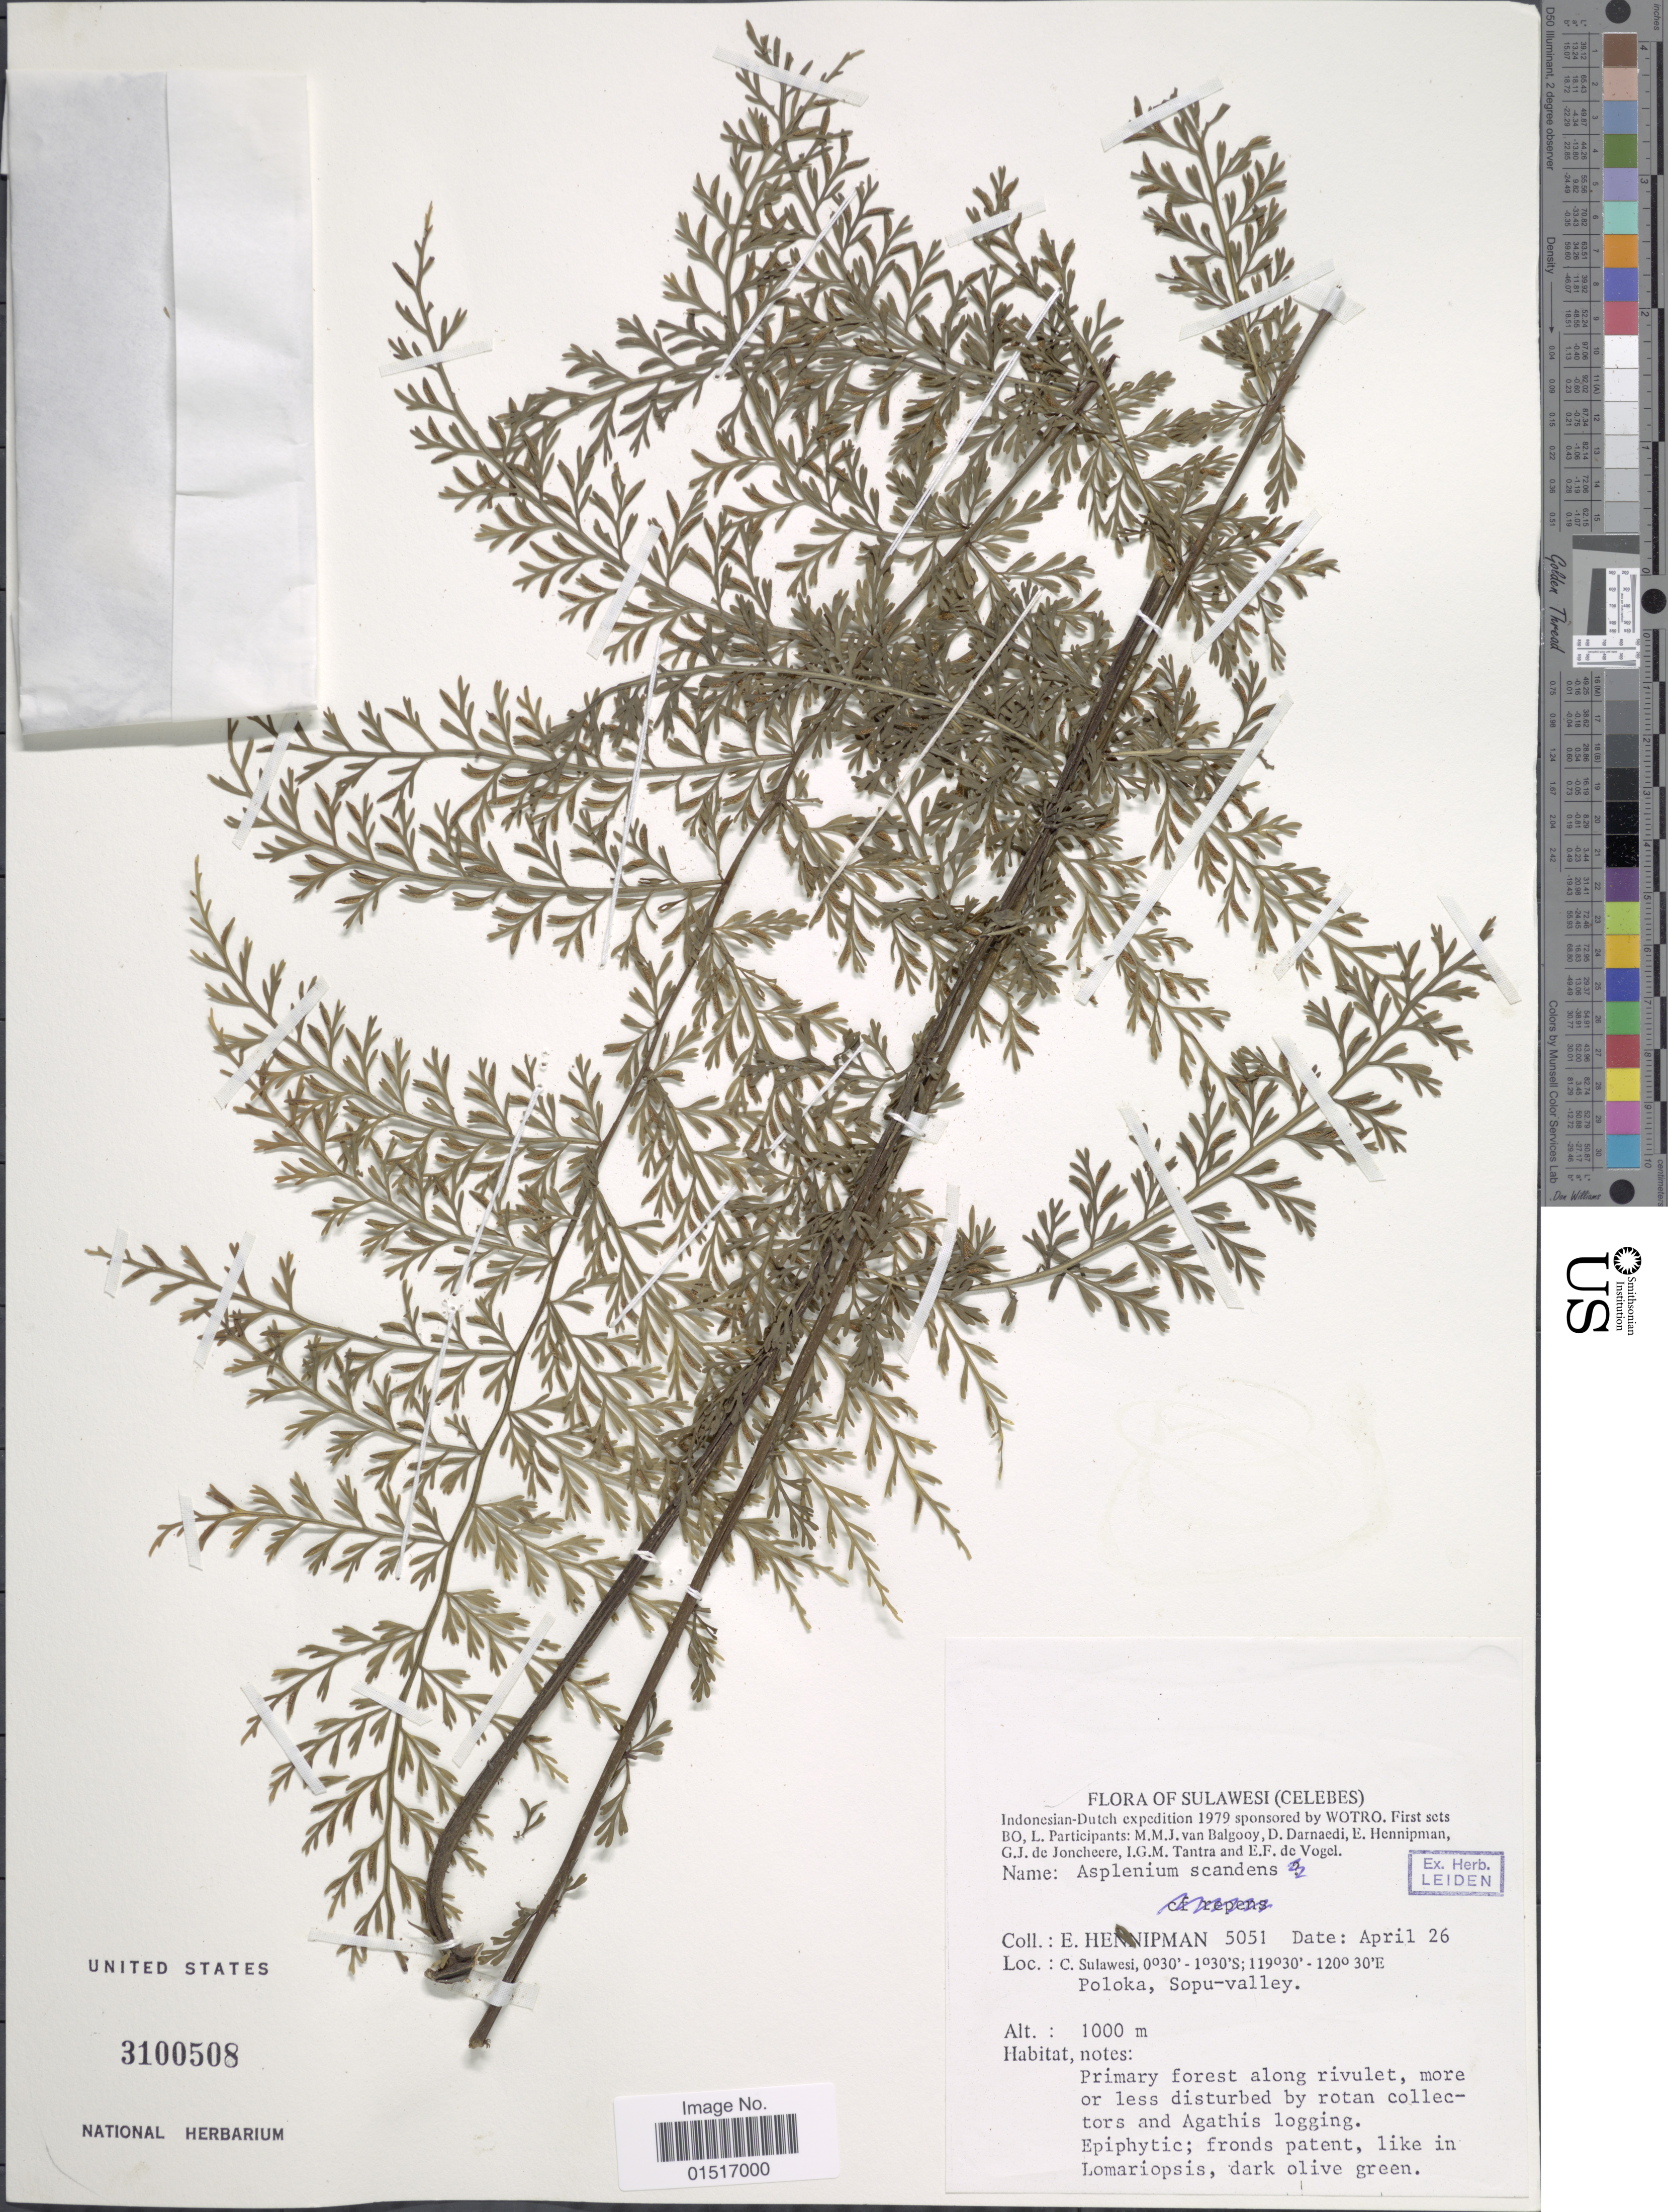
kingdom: Plantae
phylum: Tracheophyta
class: Polypodiopsida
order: Polypodiales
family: Aspleniaceae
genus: Asplenium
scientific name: Asplenium scandens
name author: J. Sm. ex Mett.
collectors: E. Hennipman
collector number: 5051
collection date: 1979-04-26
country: Indonesia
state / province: Sulawesi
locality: Sulawesi (Celebes). C. Sulawesi, Poloka, Sopu-valley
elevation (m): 1000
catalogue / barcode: US 3100508